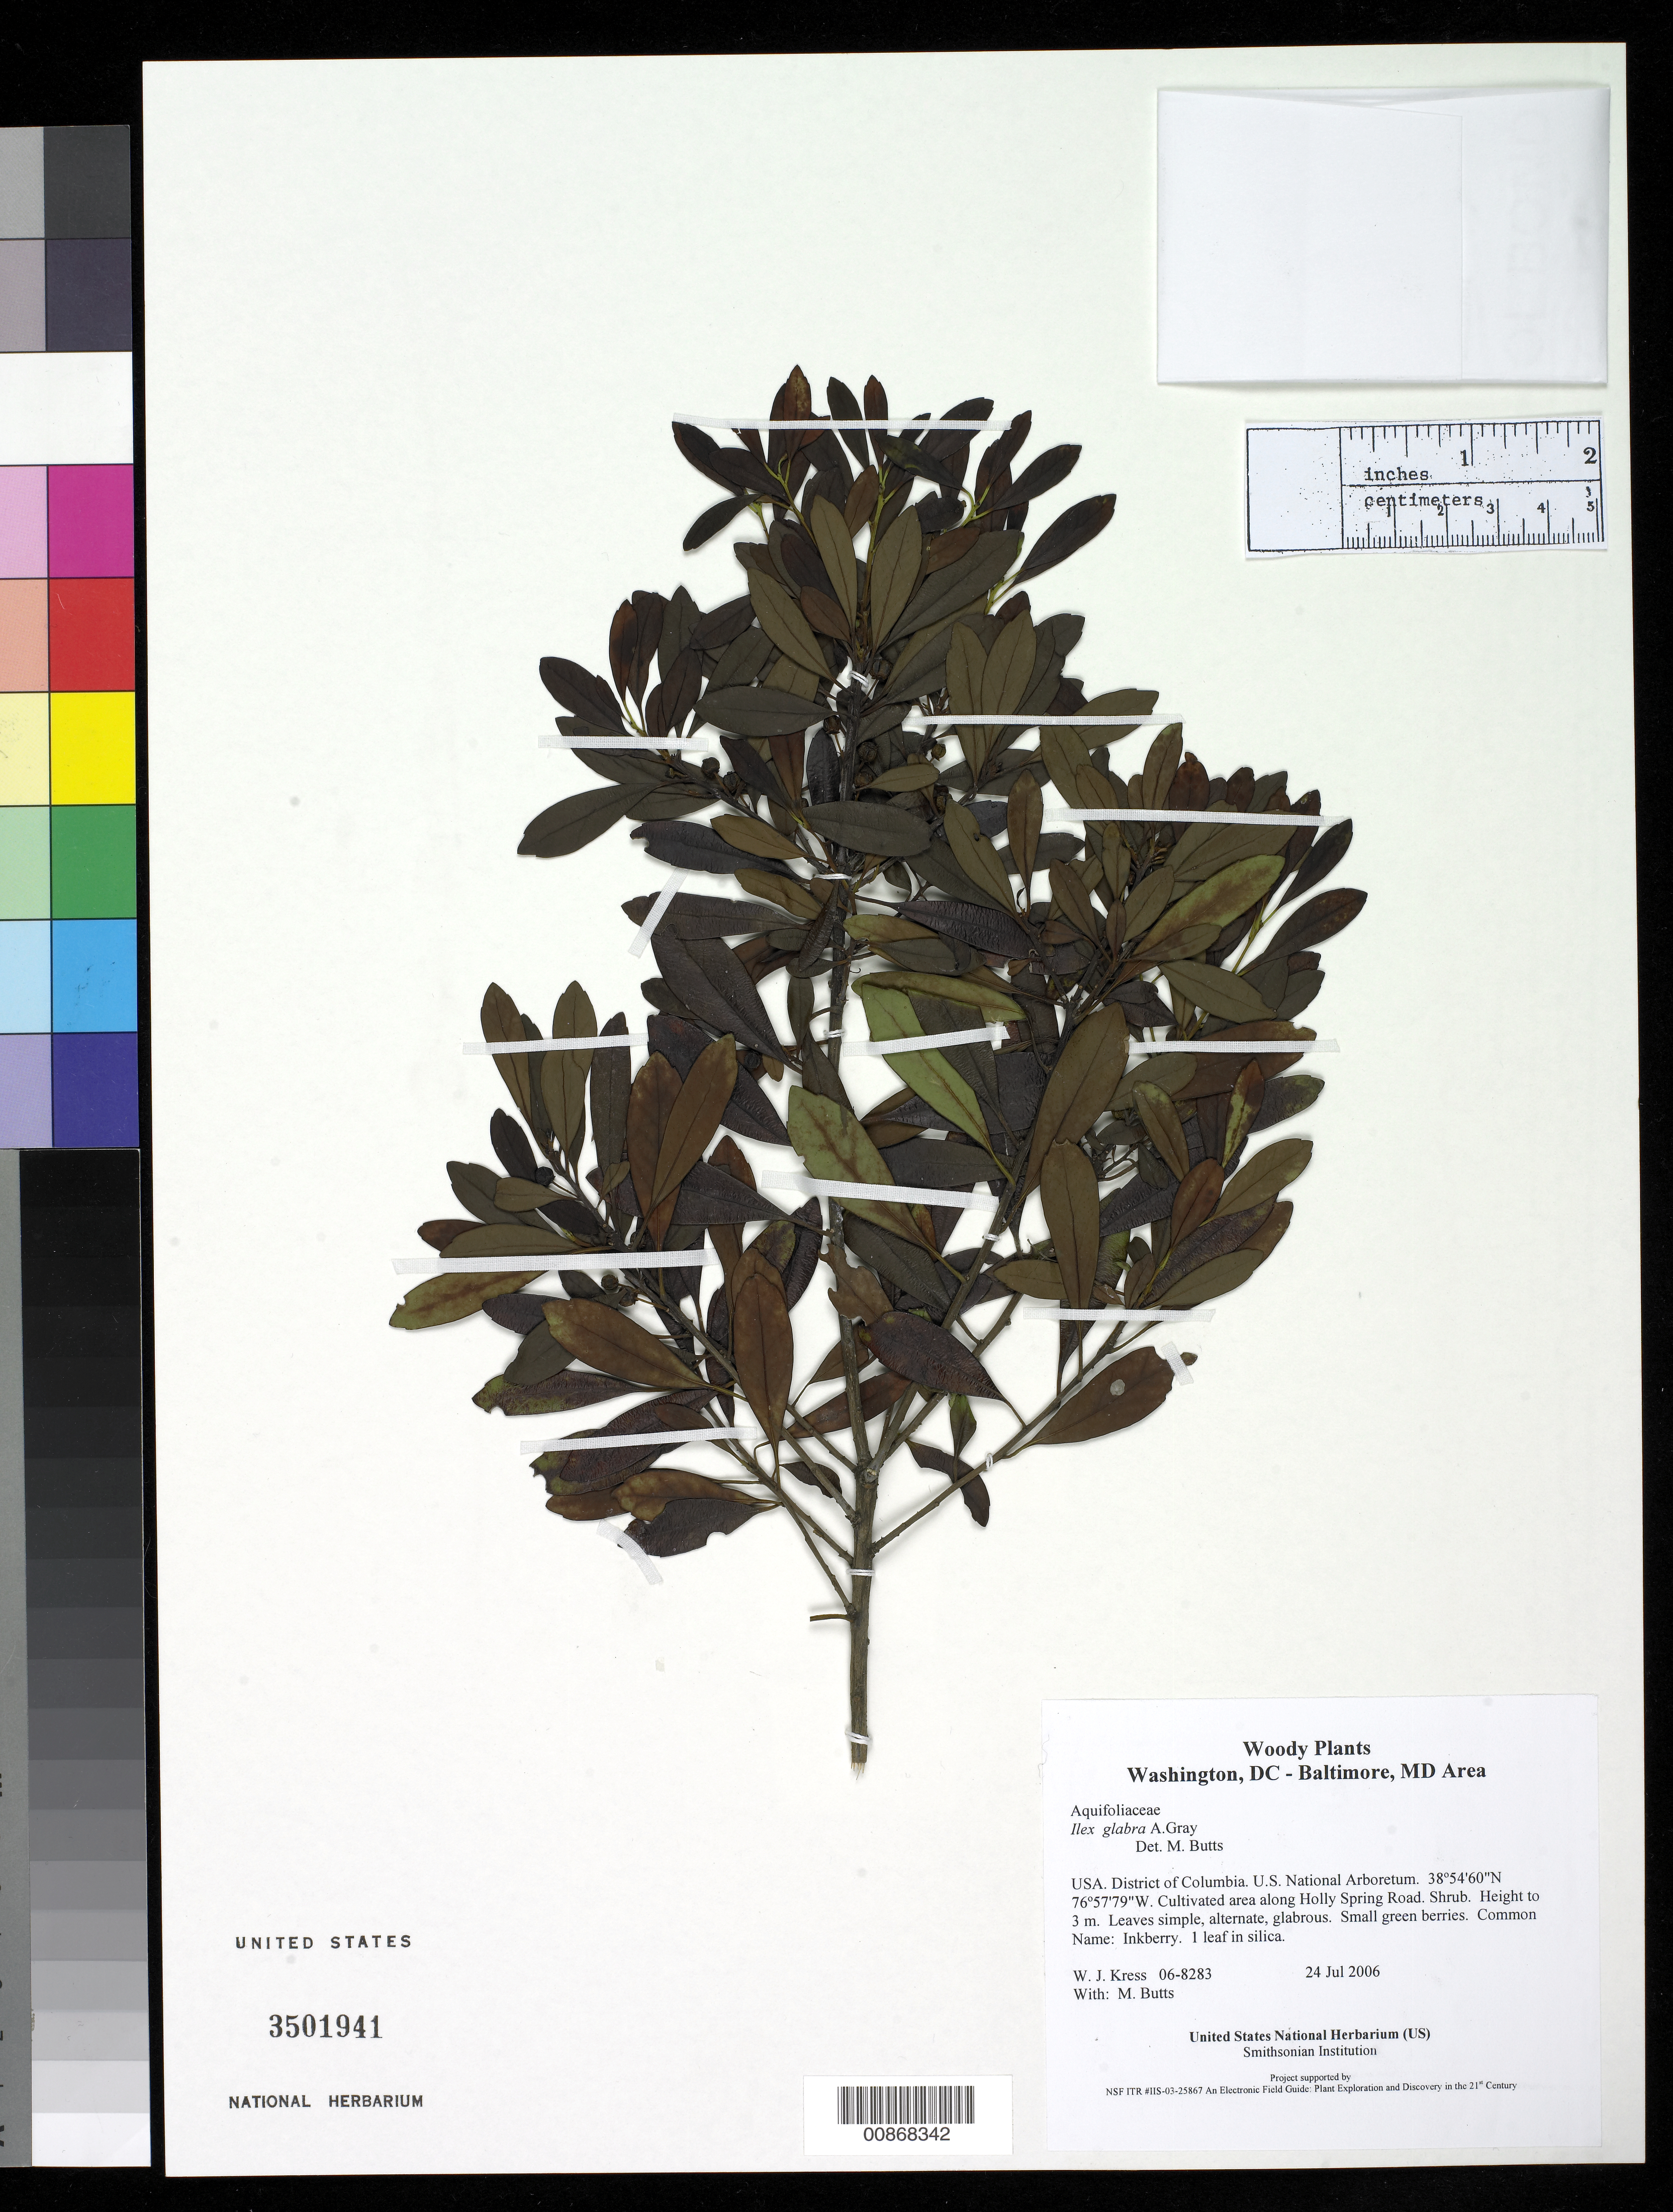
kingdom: Plantae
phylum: Tracheophyta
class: Magnoliopsida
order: Aquifoliales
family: Aquifoliaceae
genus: Ilex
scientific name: Ilex glabra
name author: (L.) A. Gray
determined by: Butts, M. B.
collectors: W. J. Kress & M. B. Butts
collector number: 06-8283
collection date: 2006-07-24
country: United States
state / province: District of Columbia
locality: U.S. National Arboretum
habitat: Cultivated area along Holly Spring Road.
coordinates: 38 54 60 N, 76 57 79 W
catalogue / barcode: US 3501941